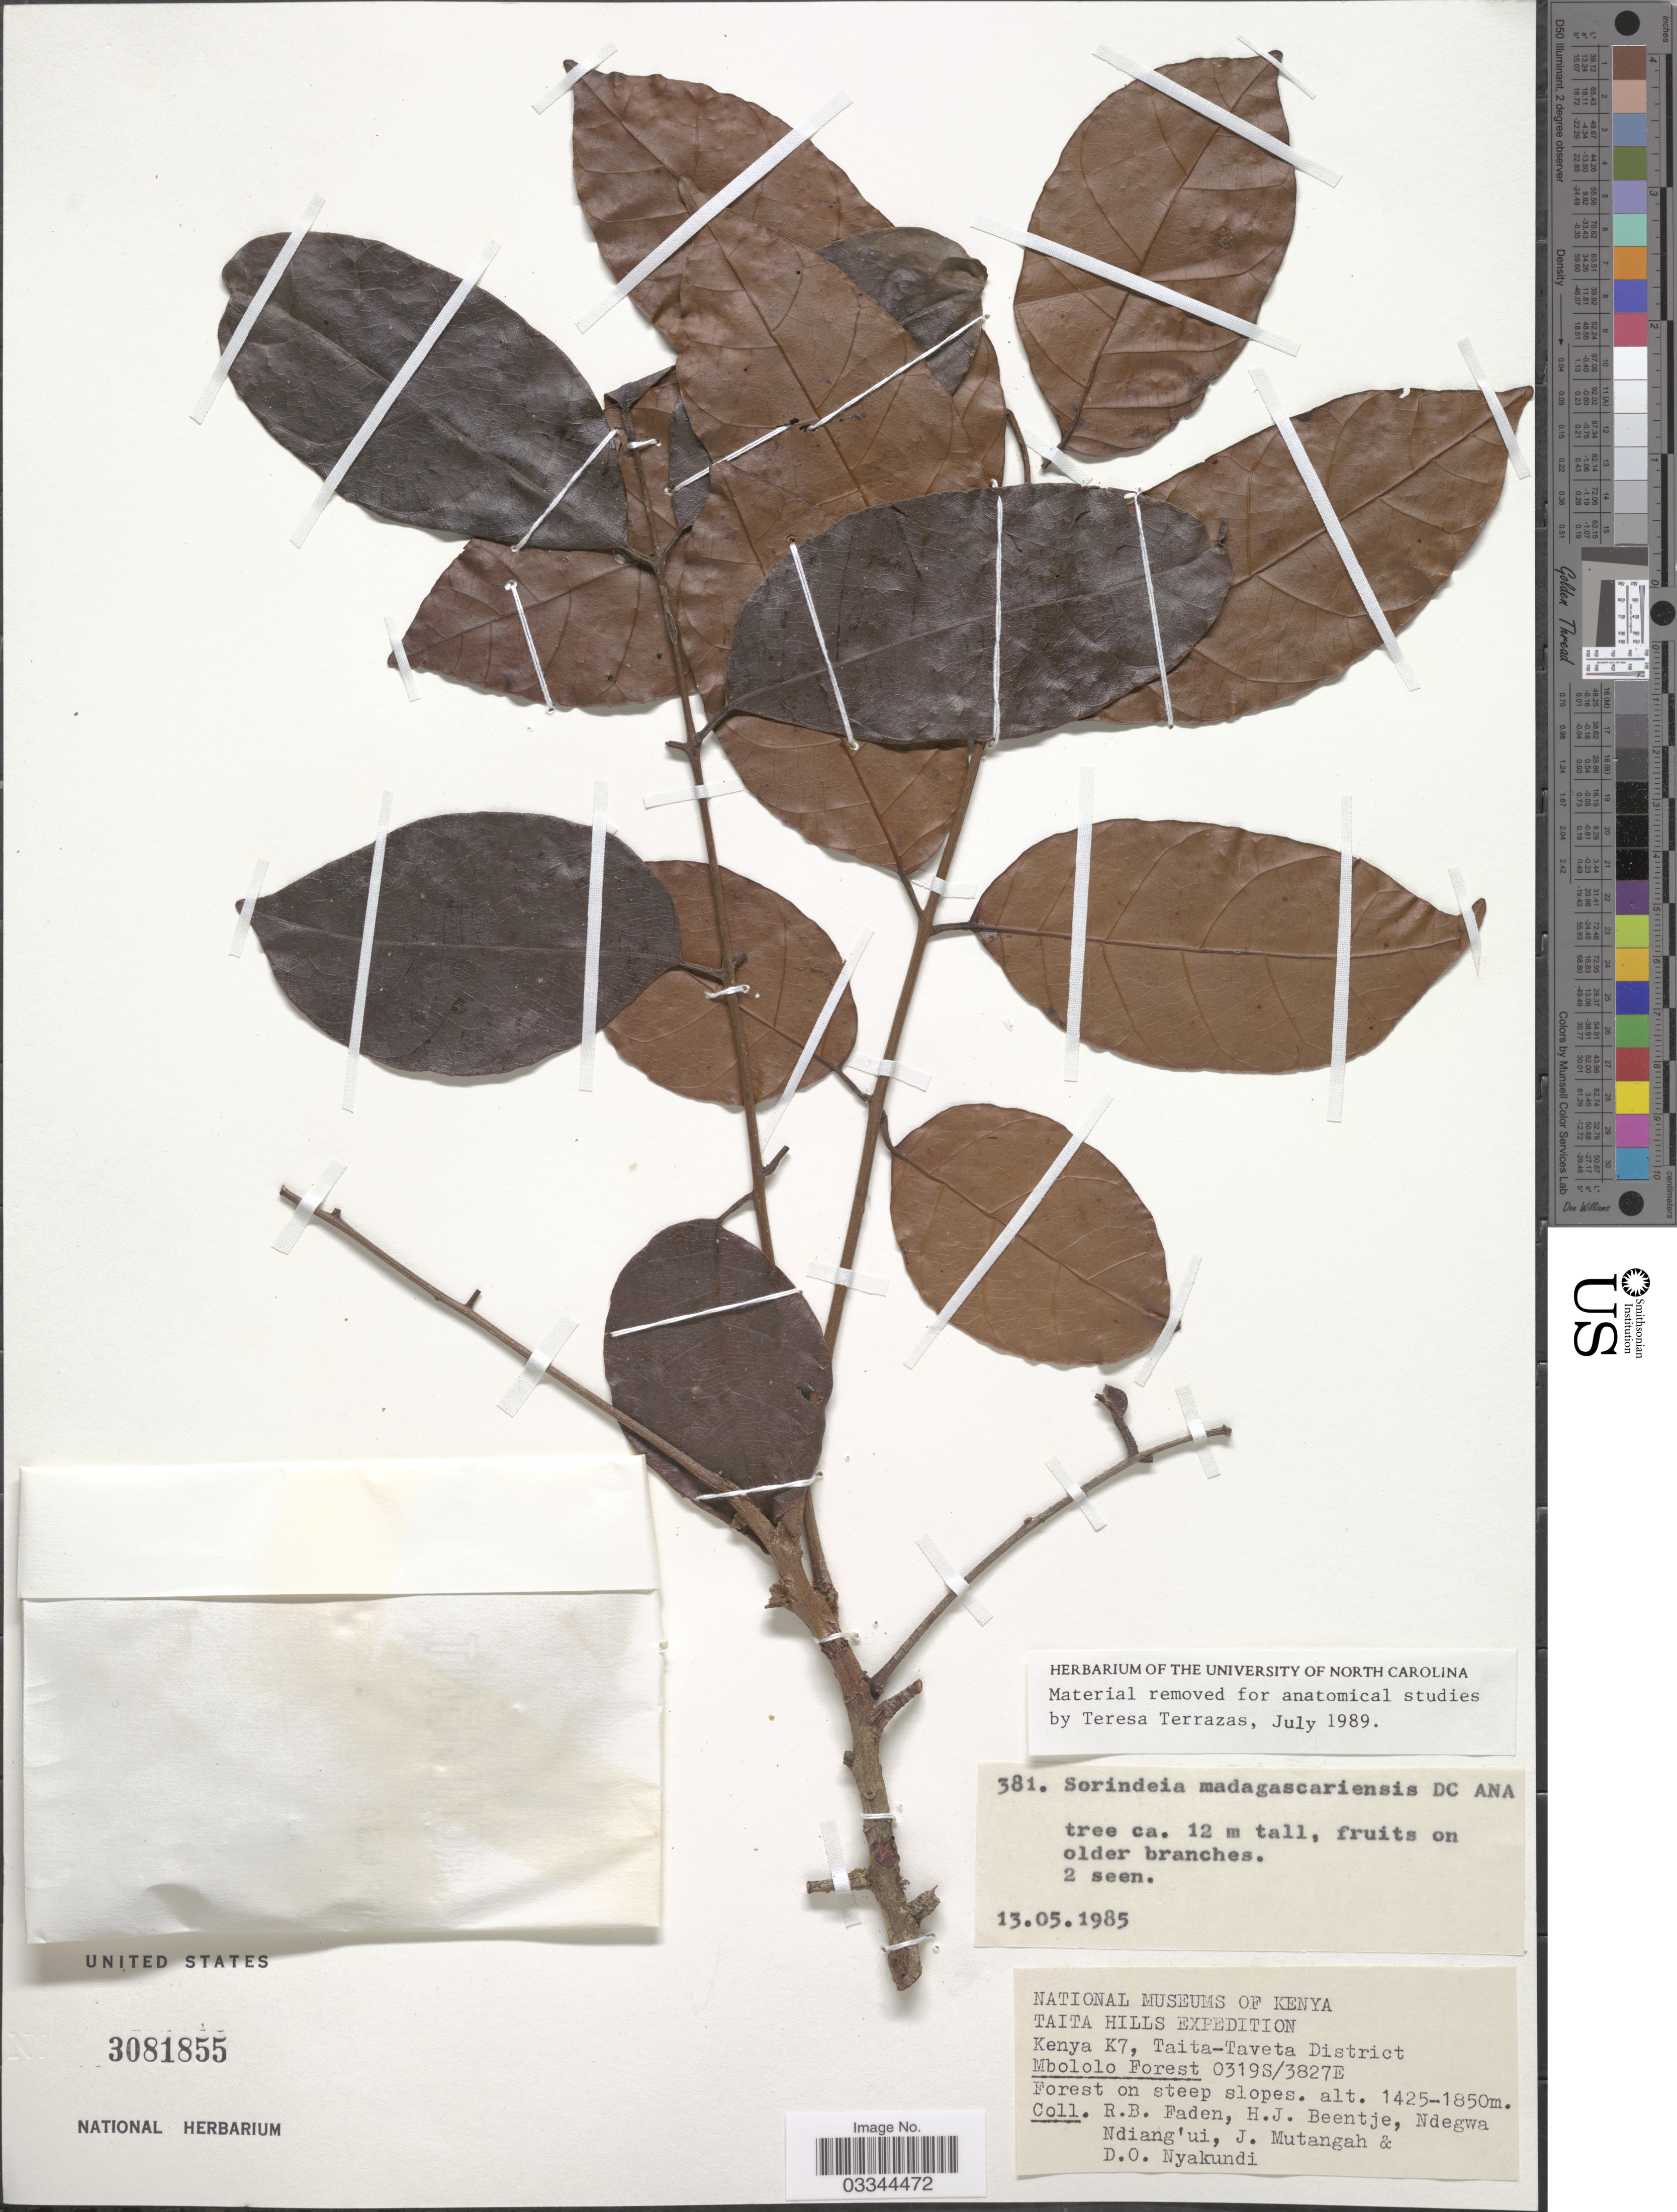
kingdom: Plantae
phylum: Tracheophyta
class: Magnoliopsida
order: Sapindales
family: Anacardiaceae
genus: Sorindeia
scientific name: Sorindeia madagascariensis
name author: Thouars ex DC.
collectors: R. B. Faden, H. J. Beentje, Ndegwa Ndiang'ui, J. Mutangah & D. Nyakundi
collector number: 381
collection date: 1985-05-13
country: Kenya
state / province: Taita Taveta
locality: Kenya K7, Taita-Taveta District, Mbololo Forest.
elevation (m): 1425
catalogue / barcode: US 3081855